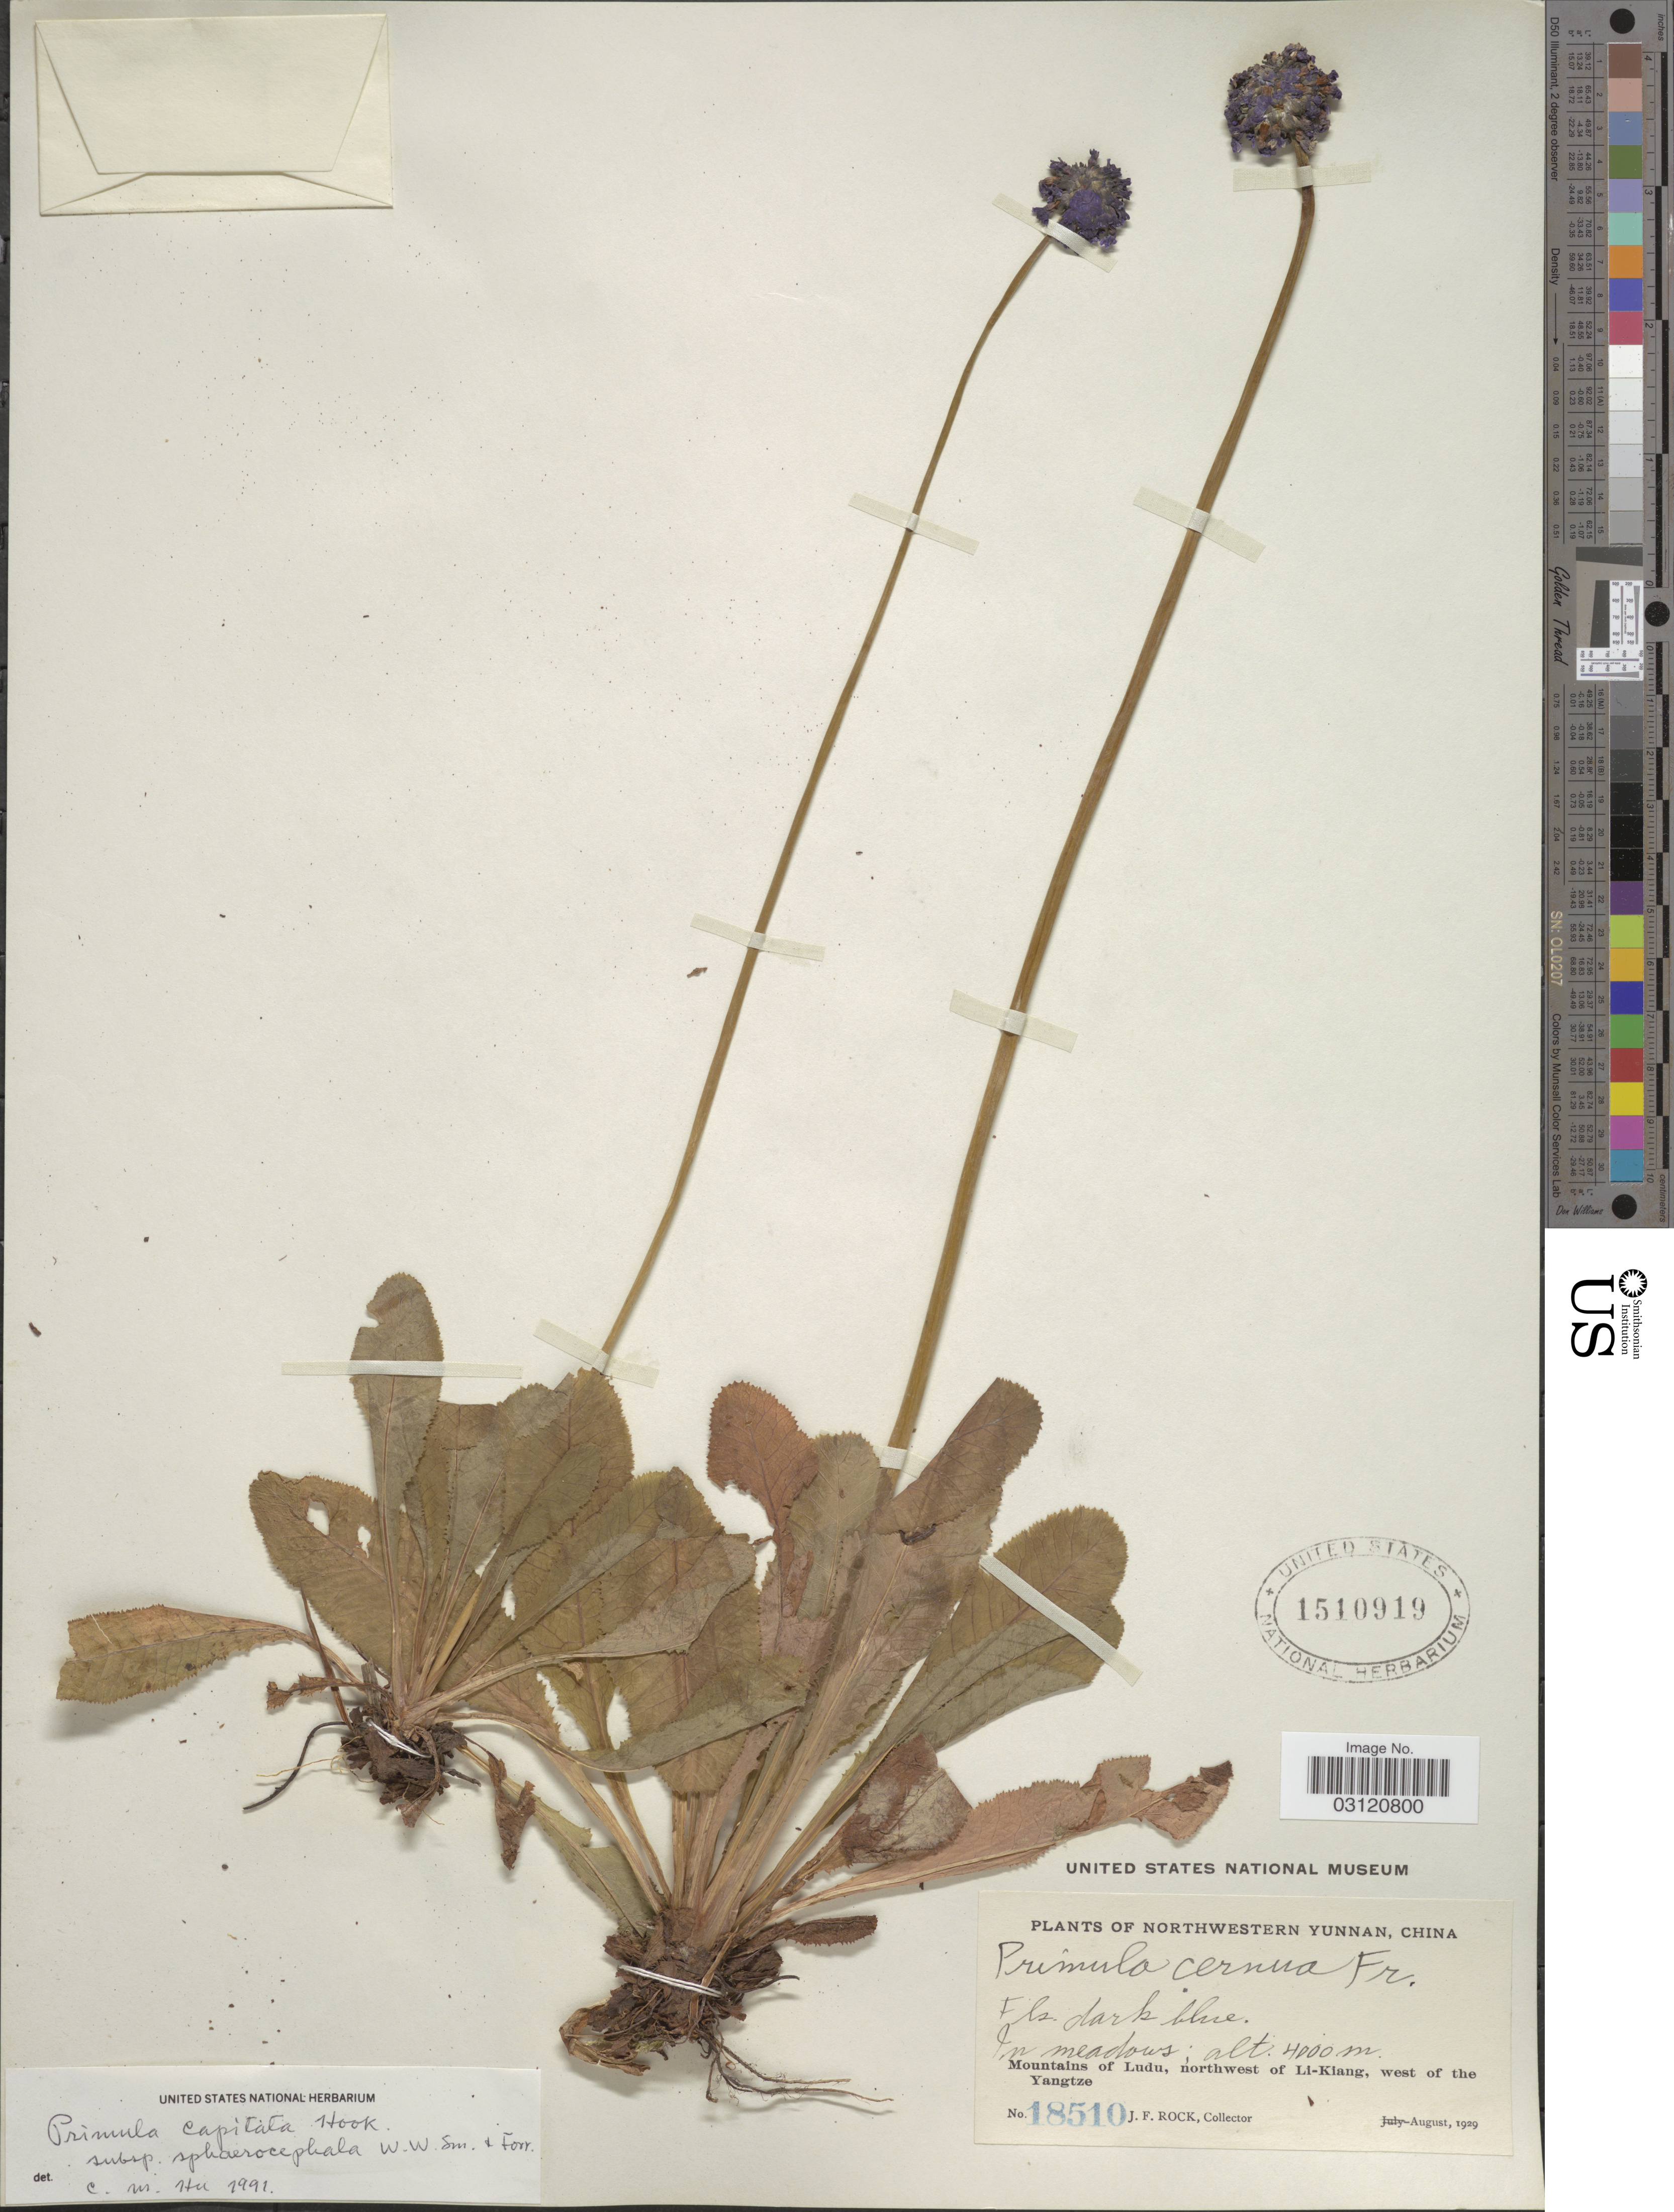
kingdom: Plantae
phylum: Tracheophyta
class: Magnoliopsida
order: Ericales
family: Primulaceae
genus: Primula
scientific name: Primula capitata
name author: Hook.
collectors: J. Rock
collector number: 18510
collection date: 1929-08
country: China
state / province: Yunnan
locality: Northwestern Yunnan. Mountains of Ludu, northwest of Li-Kiang, west of the Yangtze.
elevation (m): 4000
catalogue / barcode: US 1510919